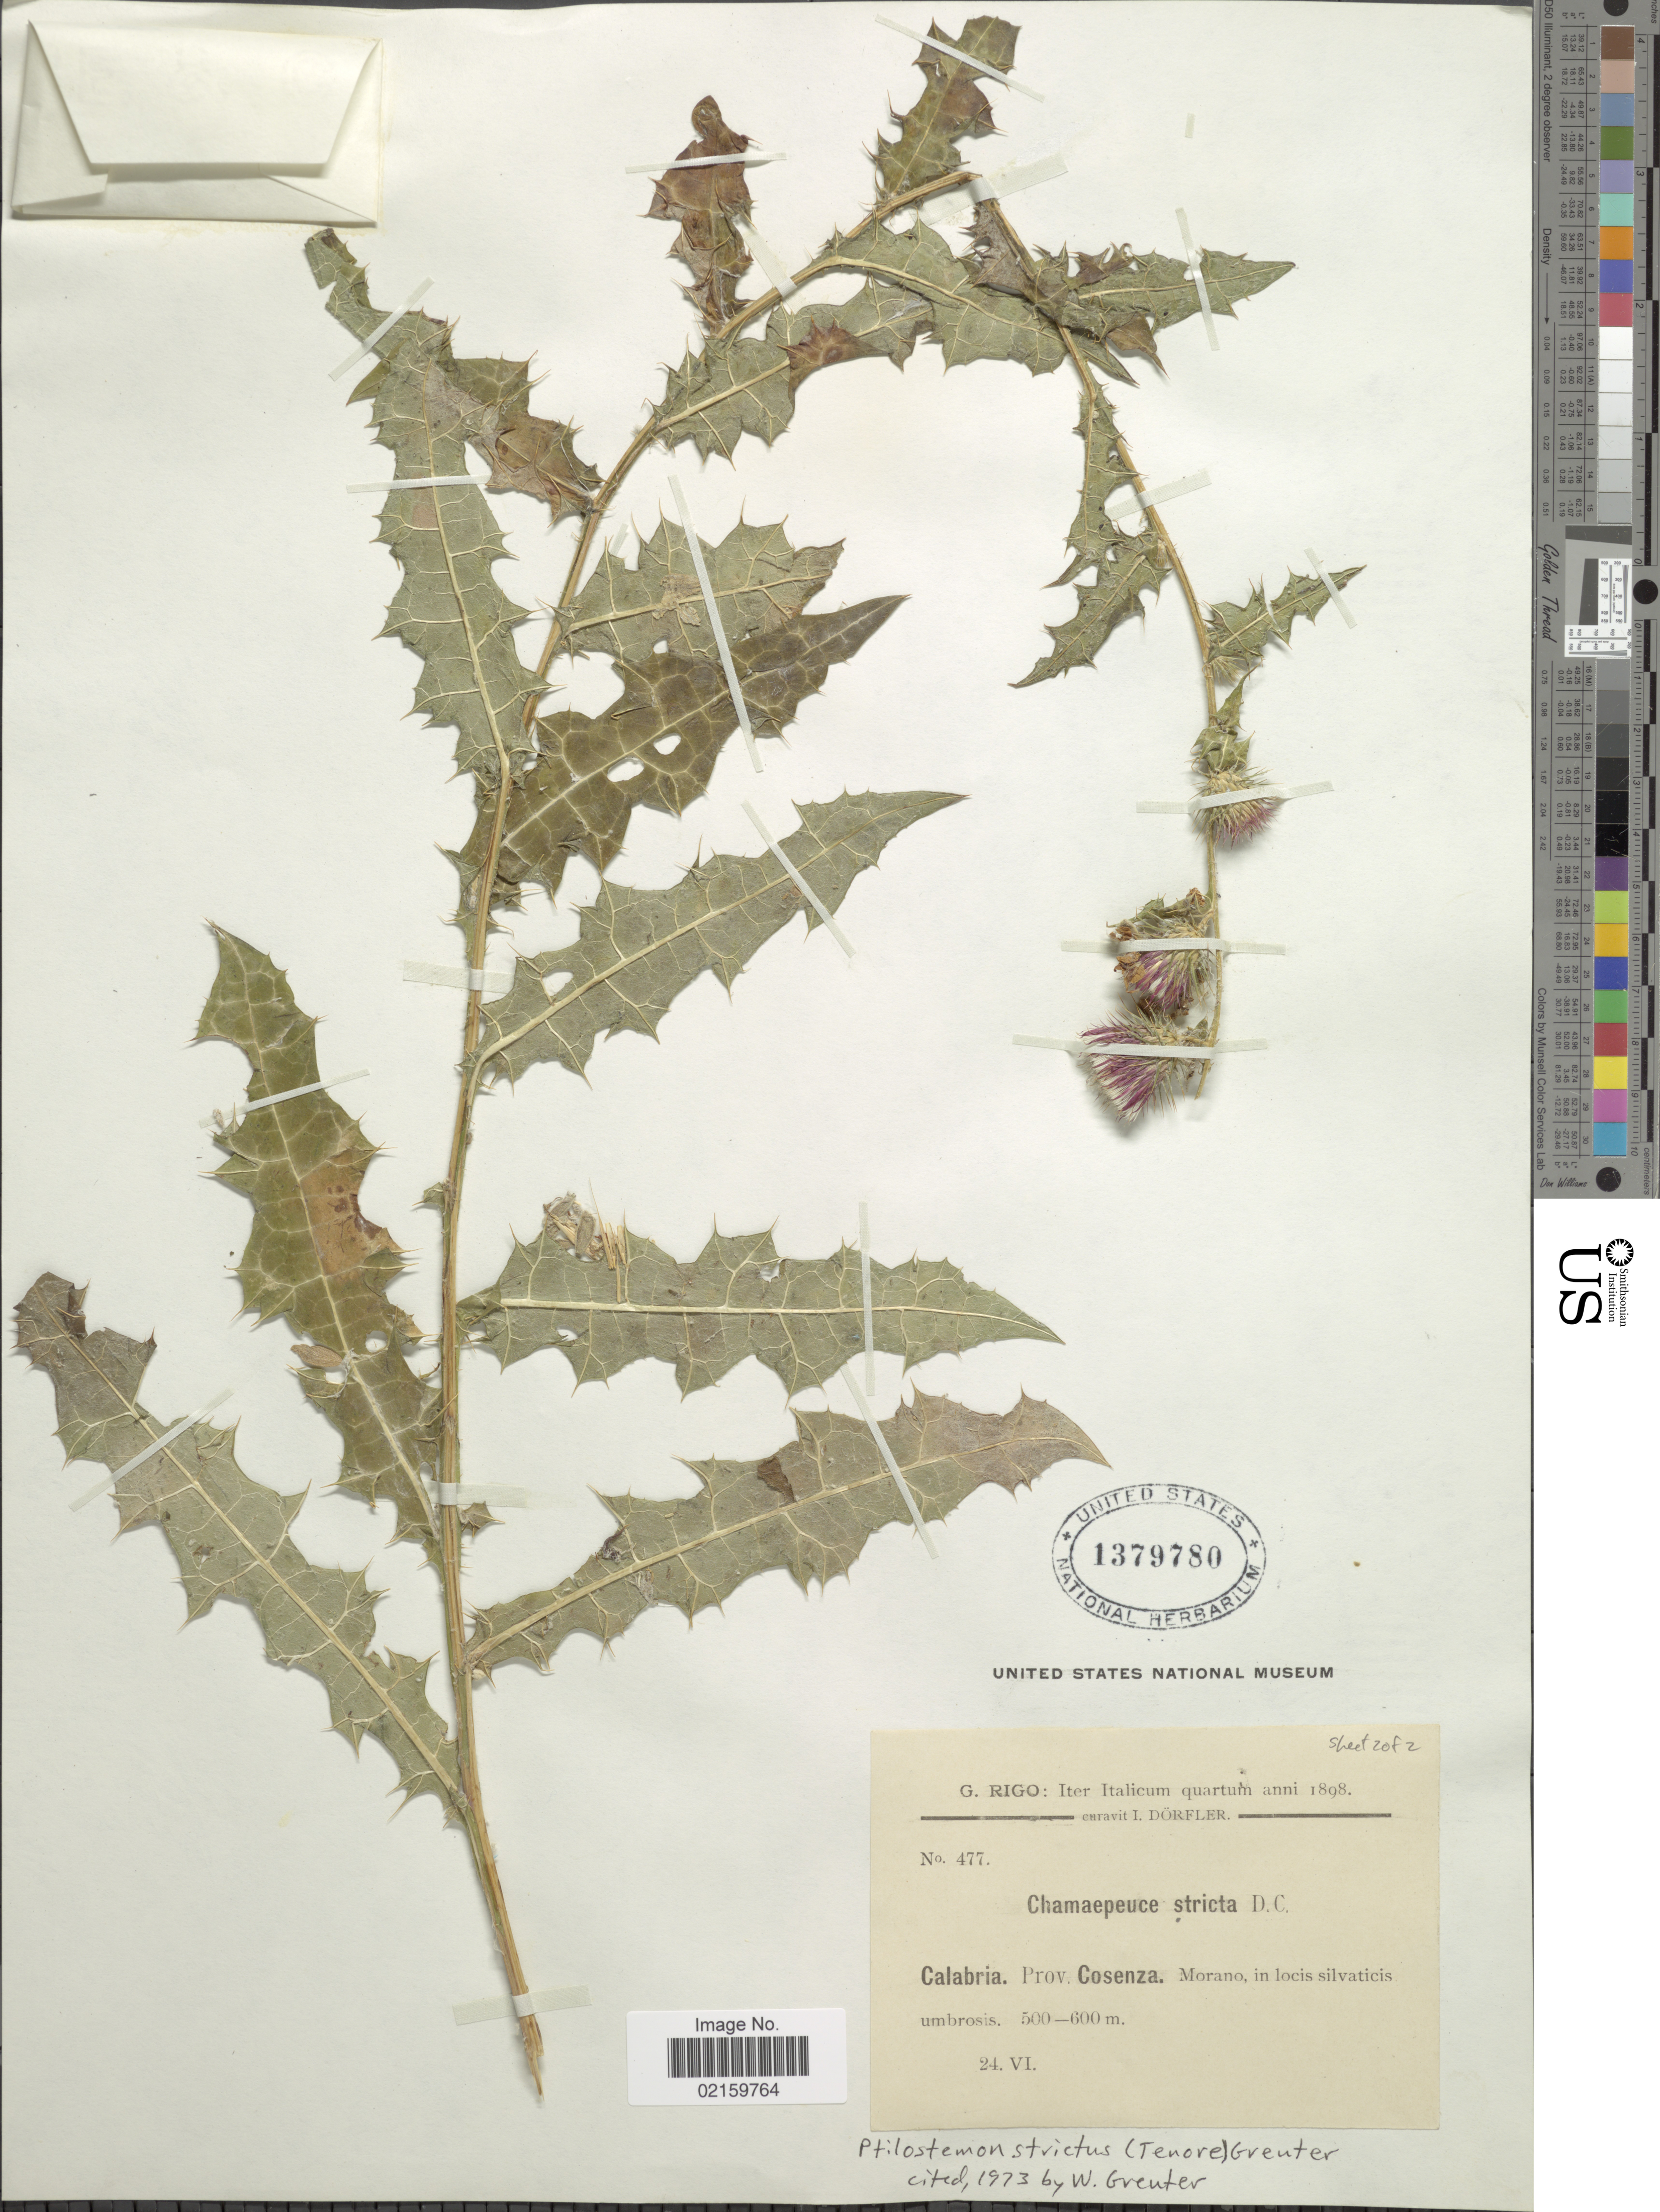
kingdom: Plantae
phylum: Tracheophyta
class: Magnoliopsida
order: Asterales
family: Asteraceae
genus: Ptilostemon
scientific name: Ptilostemon strictus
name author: (Ten.) Greuter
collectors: G. Rigo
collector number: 477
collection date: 1898-06-24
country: Italy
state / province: Calabria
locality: Calabria. Prov. Cosenza Morano in locis silvaticis umbrosis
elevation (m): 500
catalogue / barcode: US 1379780